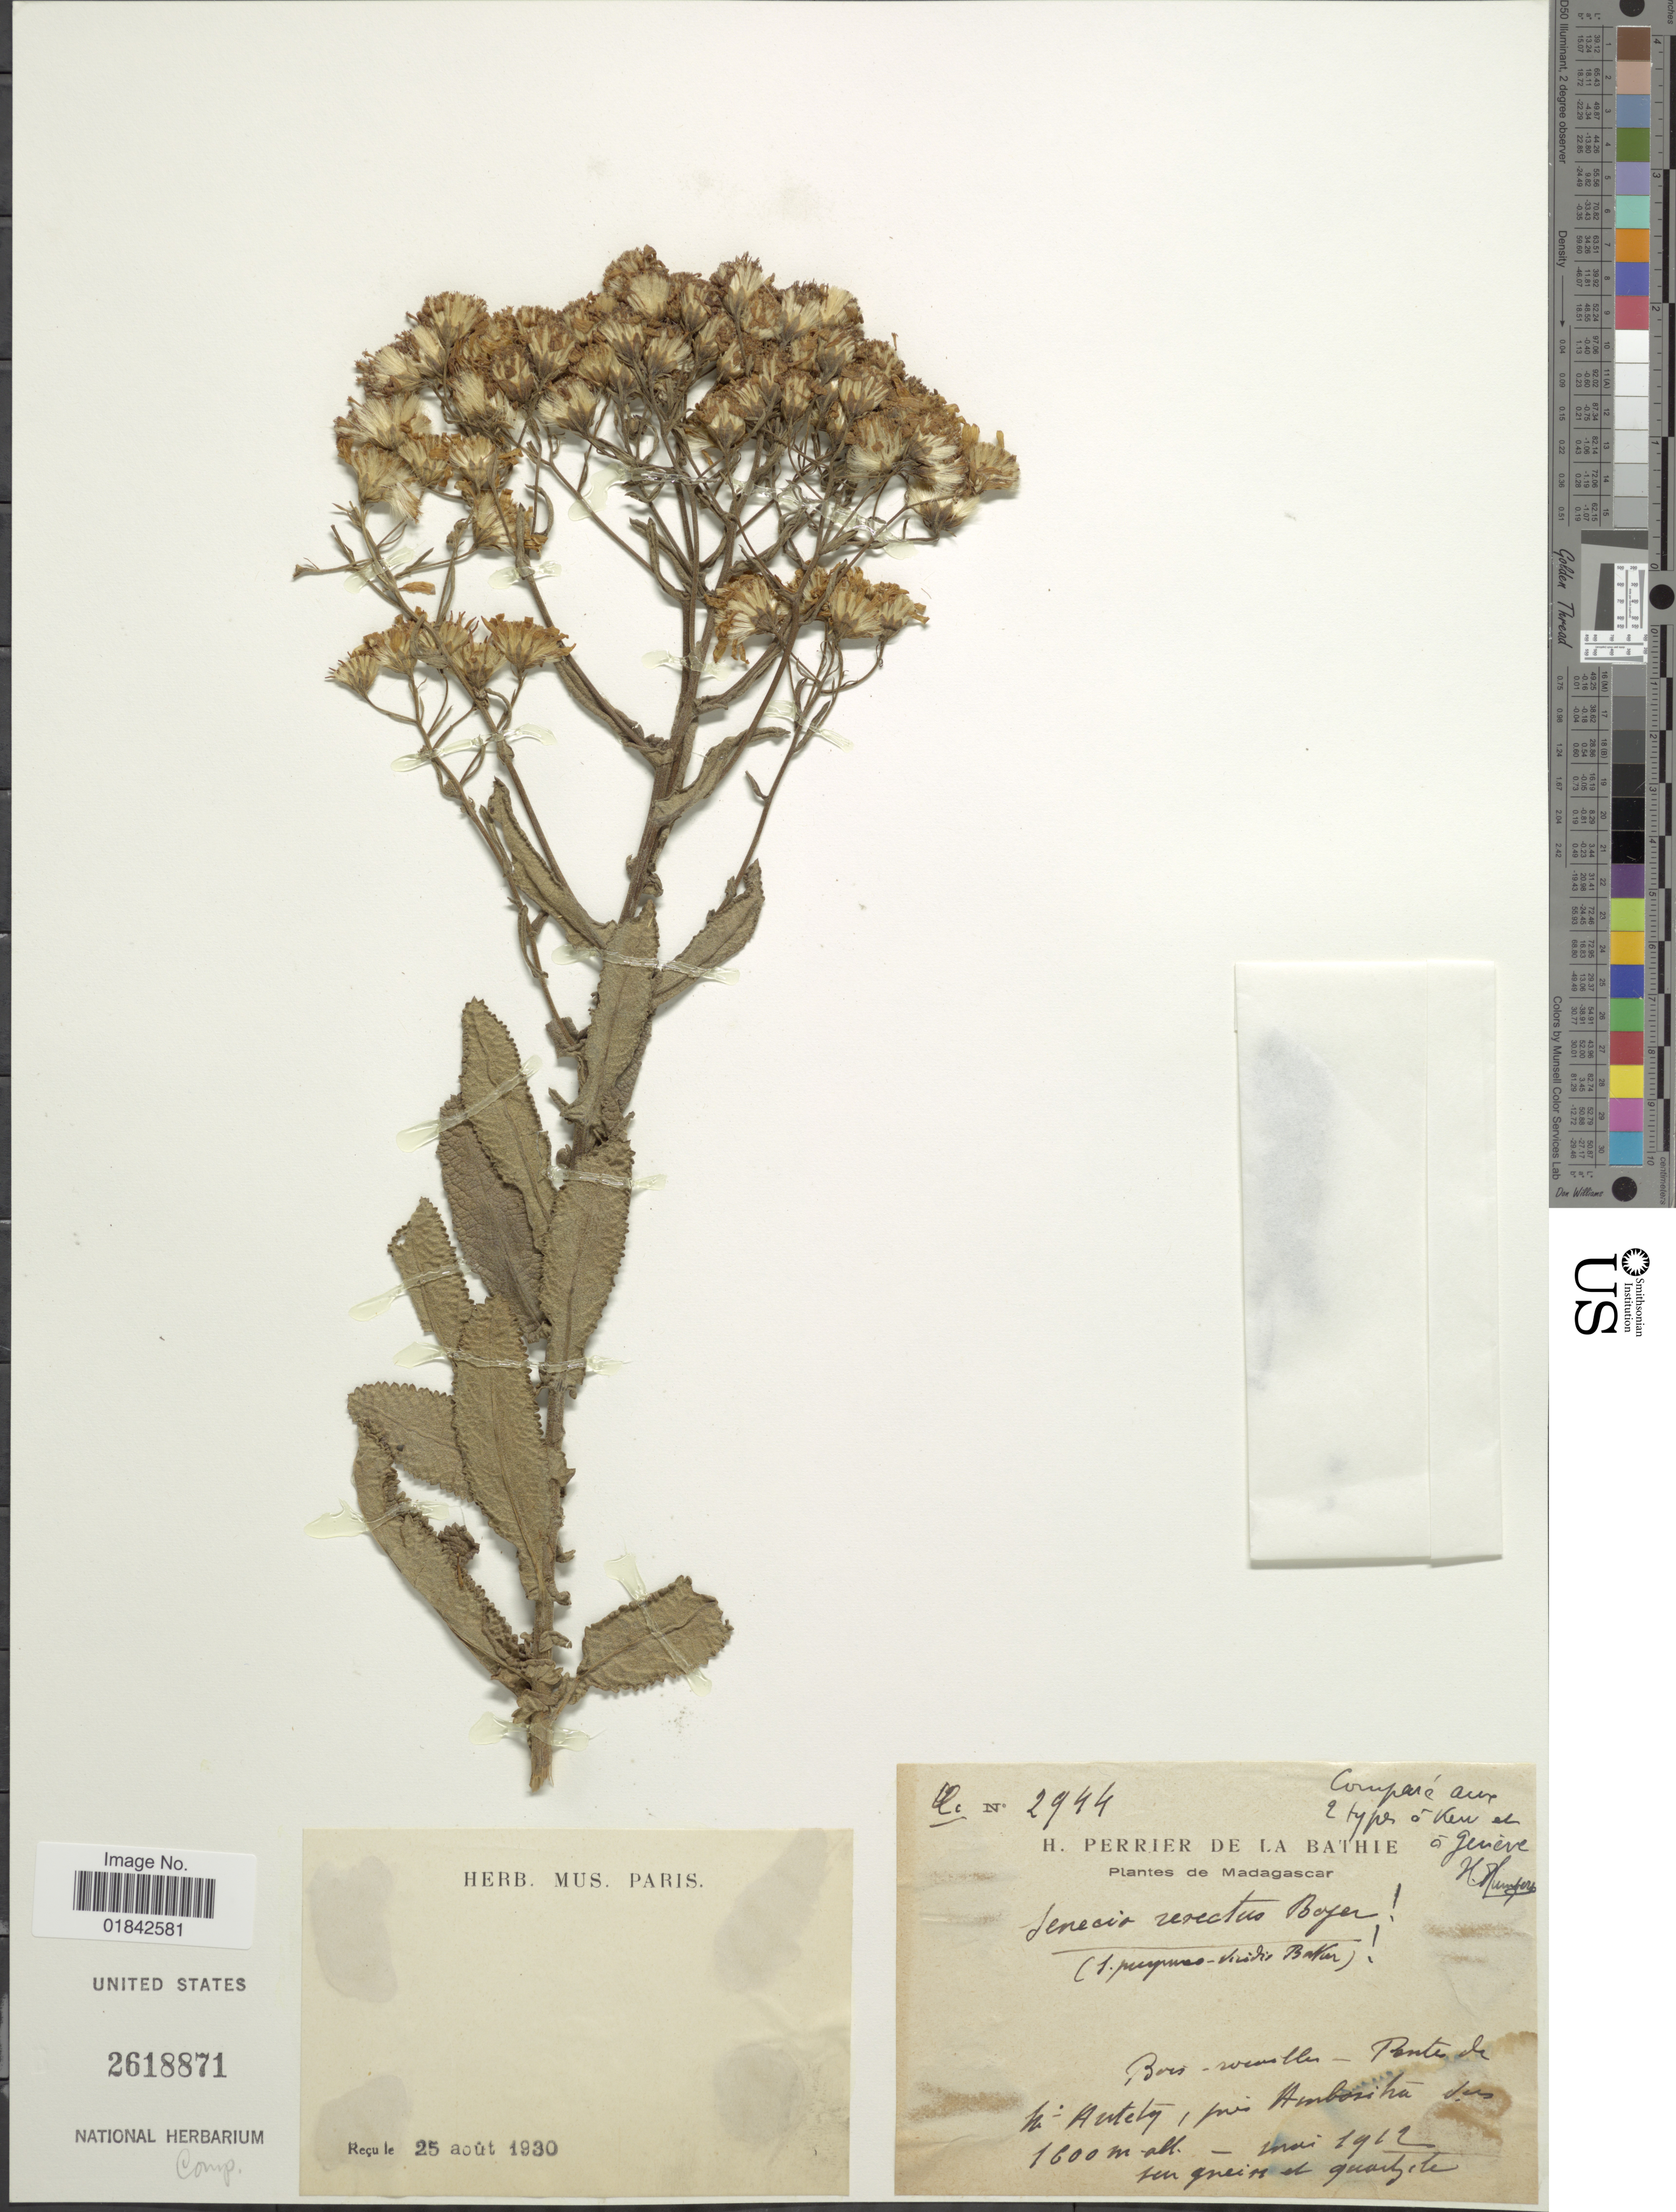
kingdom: Plantae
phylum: Tracheophyta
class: Magnoliopsida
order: Asterales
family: Asteraceae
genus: Senecio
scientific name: Senecio resectus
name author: Bojer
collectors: H. Perrier de la Bâthie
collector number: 2944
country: Madagascar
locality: Ponte de Mt Antety, Ambositra.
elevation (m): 1600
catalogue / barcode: US 2618871